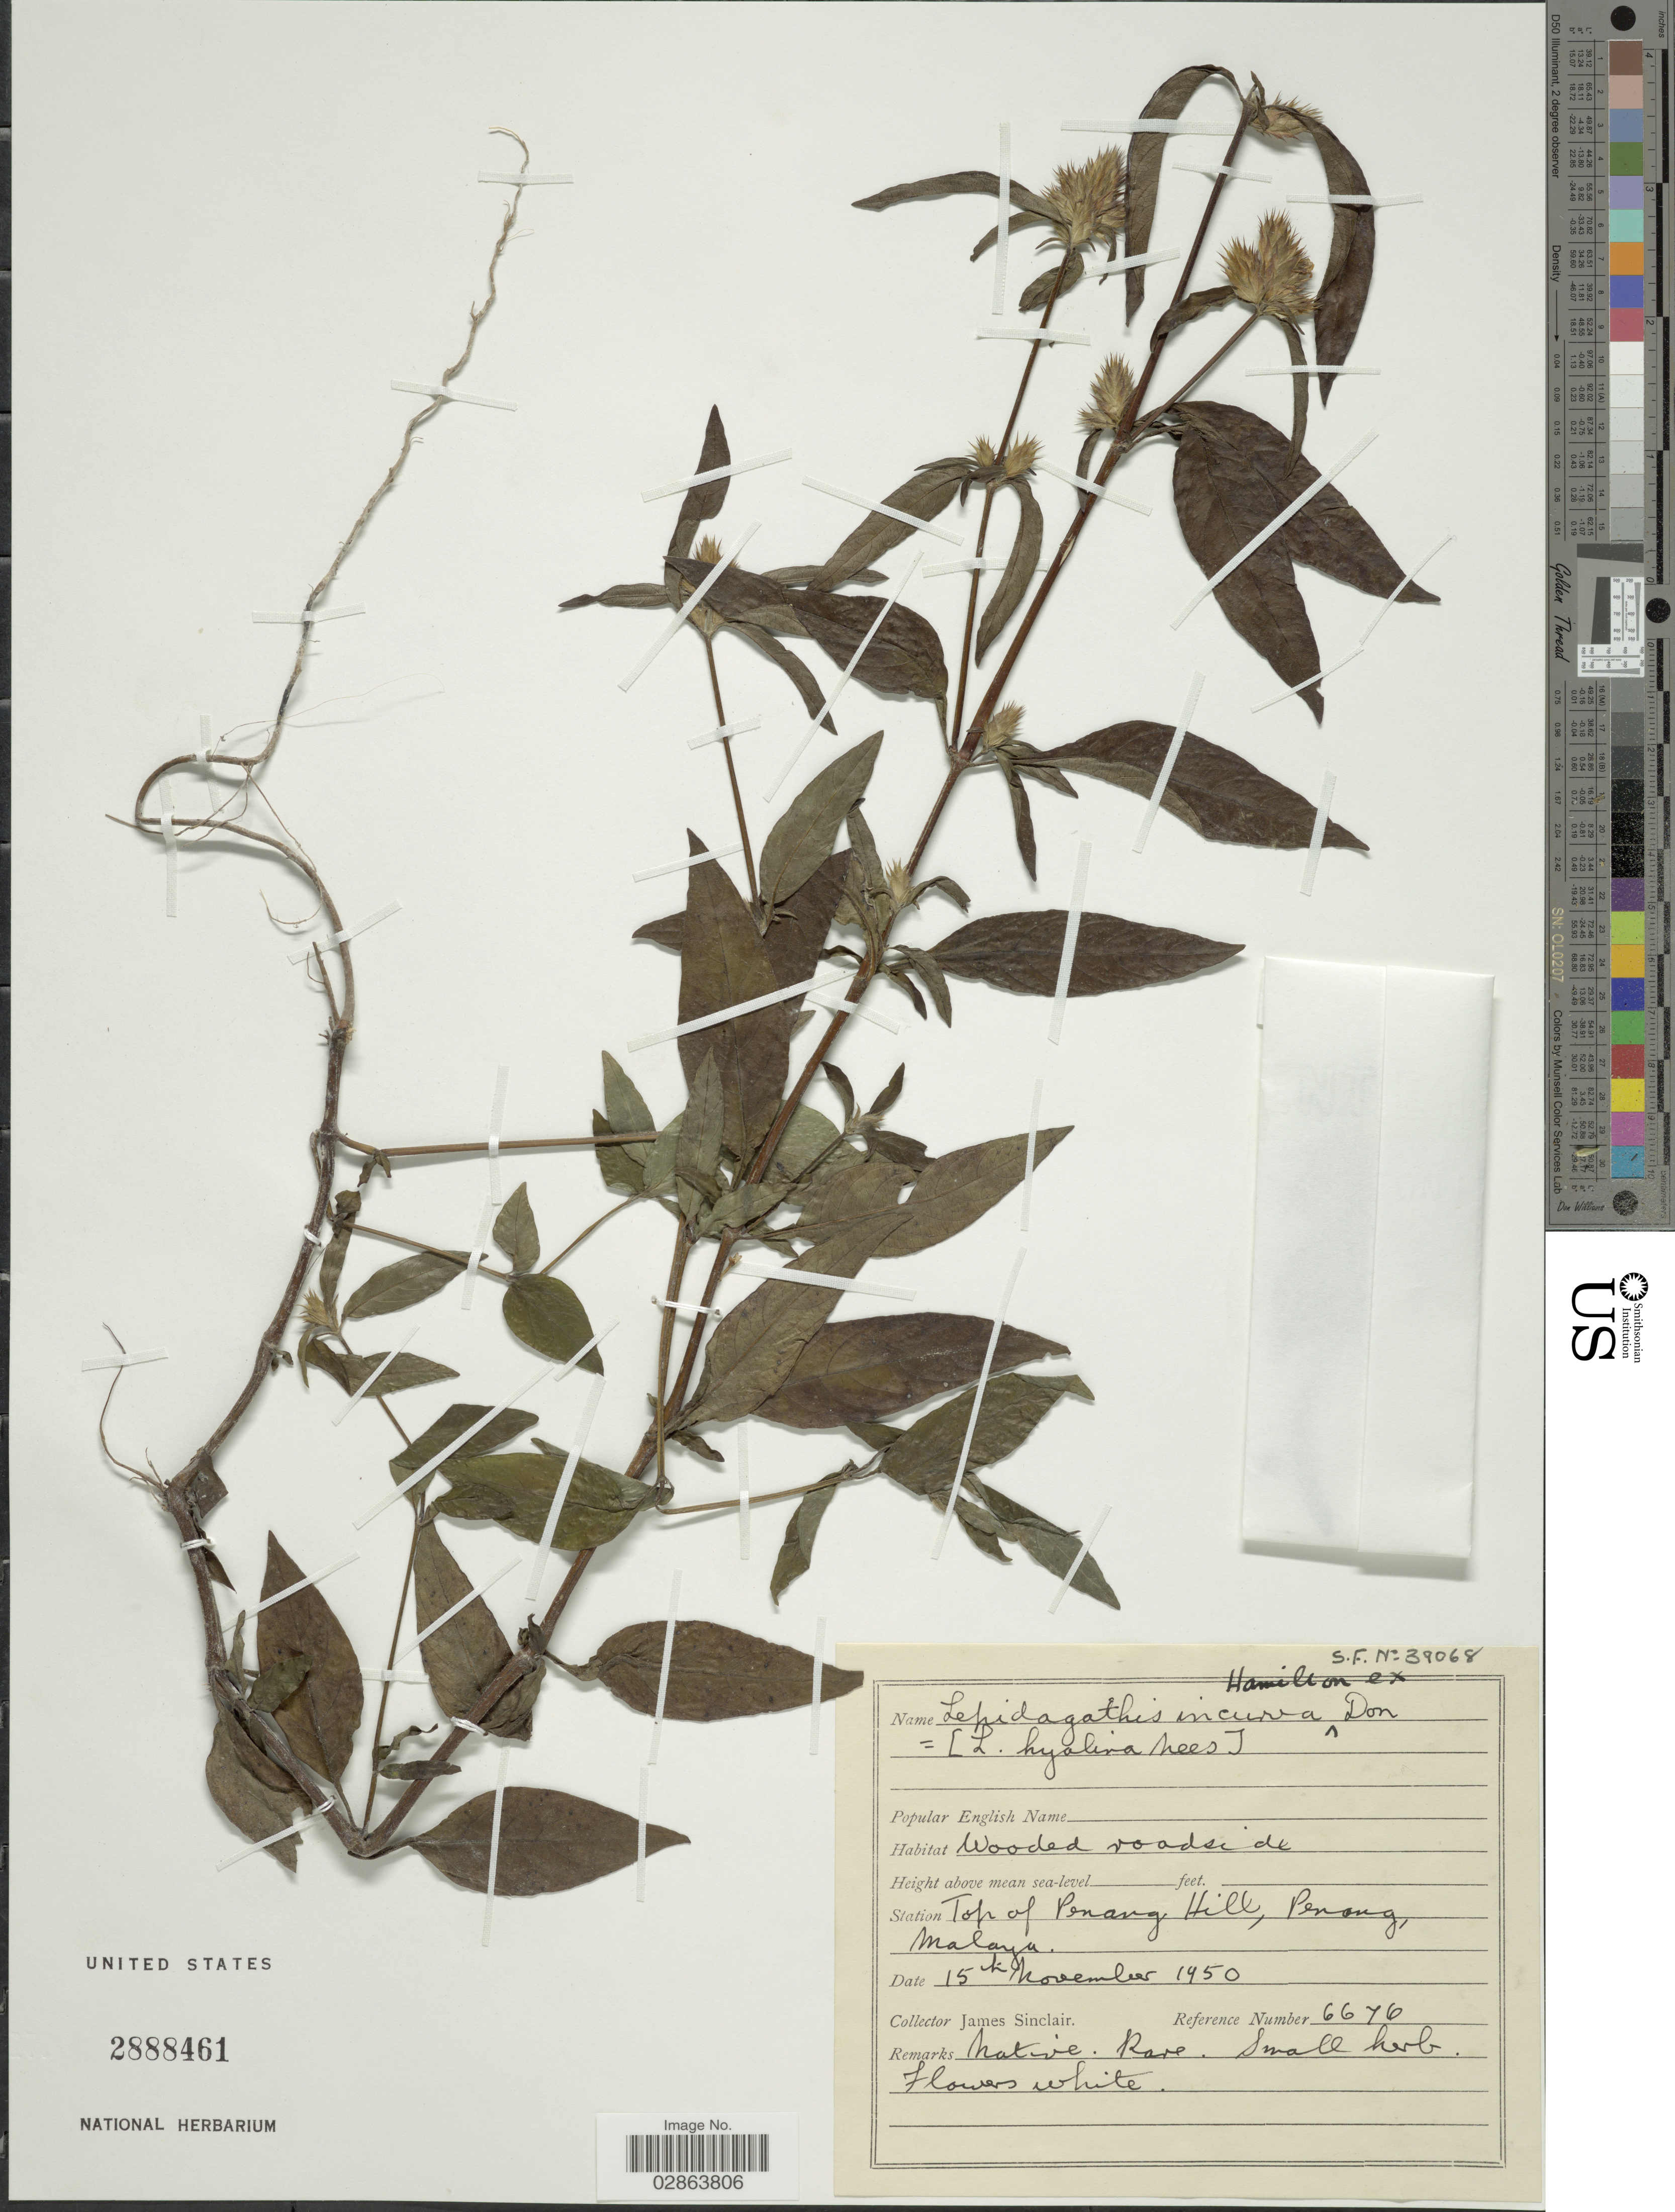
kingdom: Plantae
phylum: Tracheophyta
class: Magnoliopsida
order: Lamiales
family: Acanthaceae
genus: Lepidagathis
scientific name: Lepidagathis incurva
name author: Buch.-Ham. ex D. Don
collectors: J. Sinclair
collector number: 6676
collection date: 1950-11-15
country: Malaysia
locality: Station Top of Penang Hill, Penang Malaya.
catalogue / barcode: US 2888461